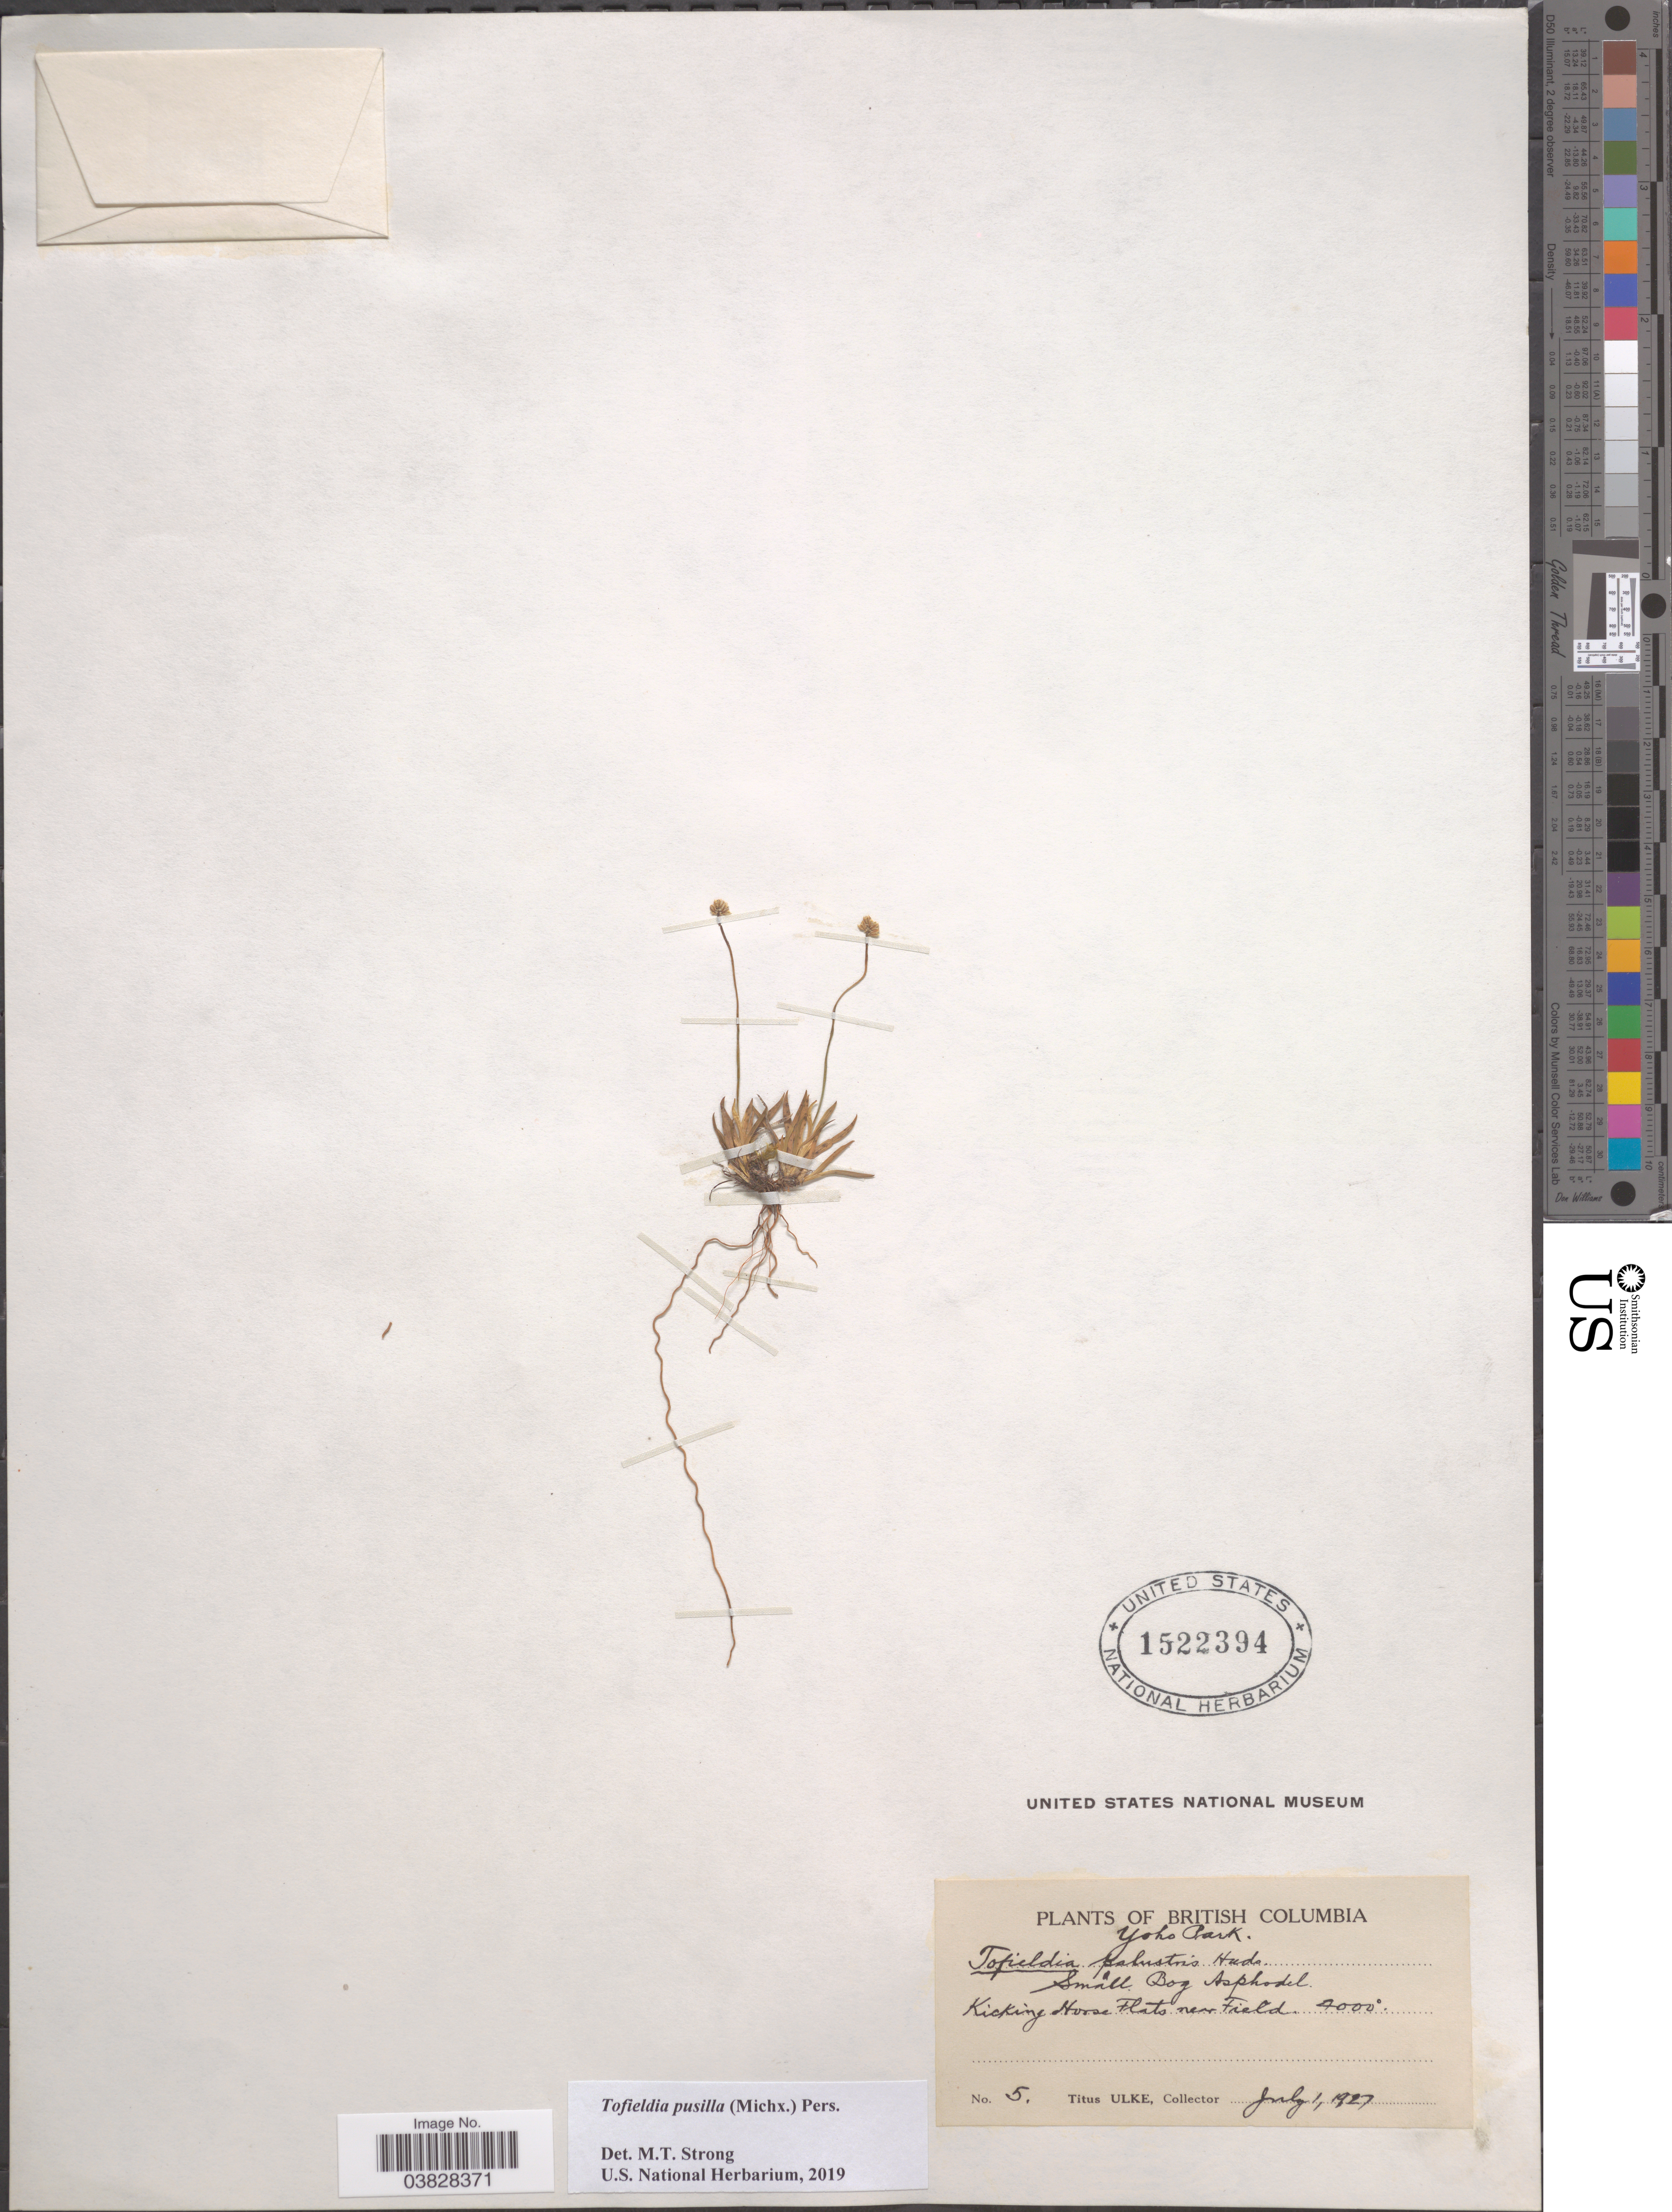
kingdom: Plantae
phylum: Tracheophyta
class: Liliopsida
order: Alismatales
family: Tofieldiaceae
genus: Tofieldia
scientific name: Tofieldia pusilla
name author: (Michx.) Pers.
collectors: T. Ulke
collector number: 5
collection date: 1927-07-01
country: Canada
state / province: British Columbia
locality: Yoho Park. Kicking Horse Flats near Field.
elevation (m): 2134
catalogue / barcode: US 1522394